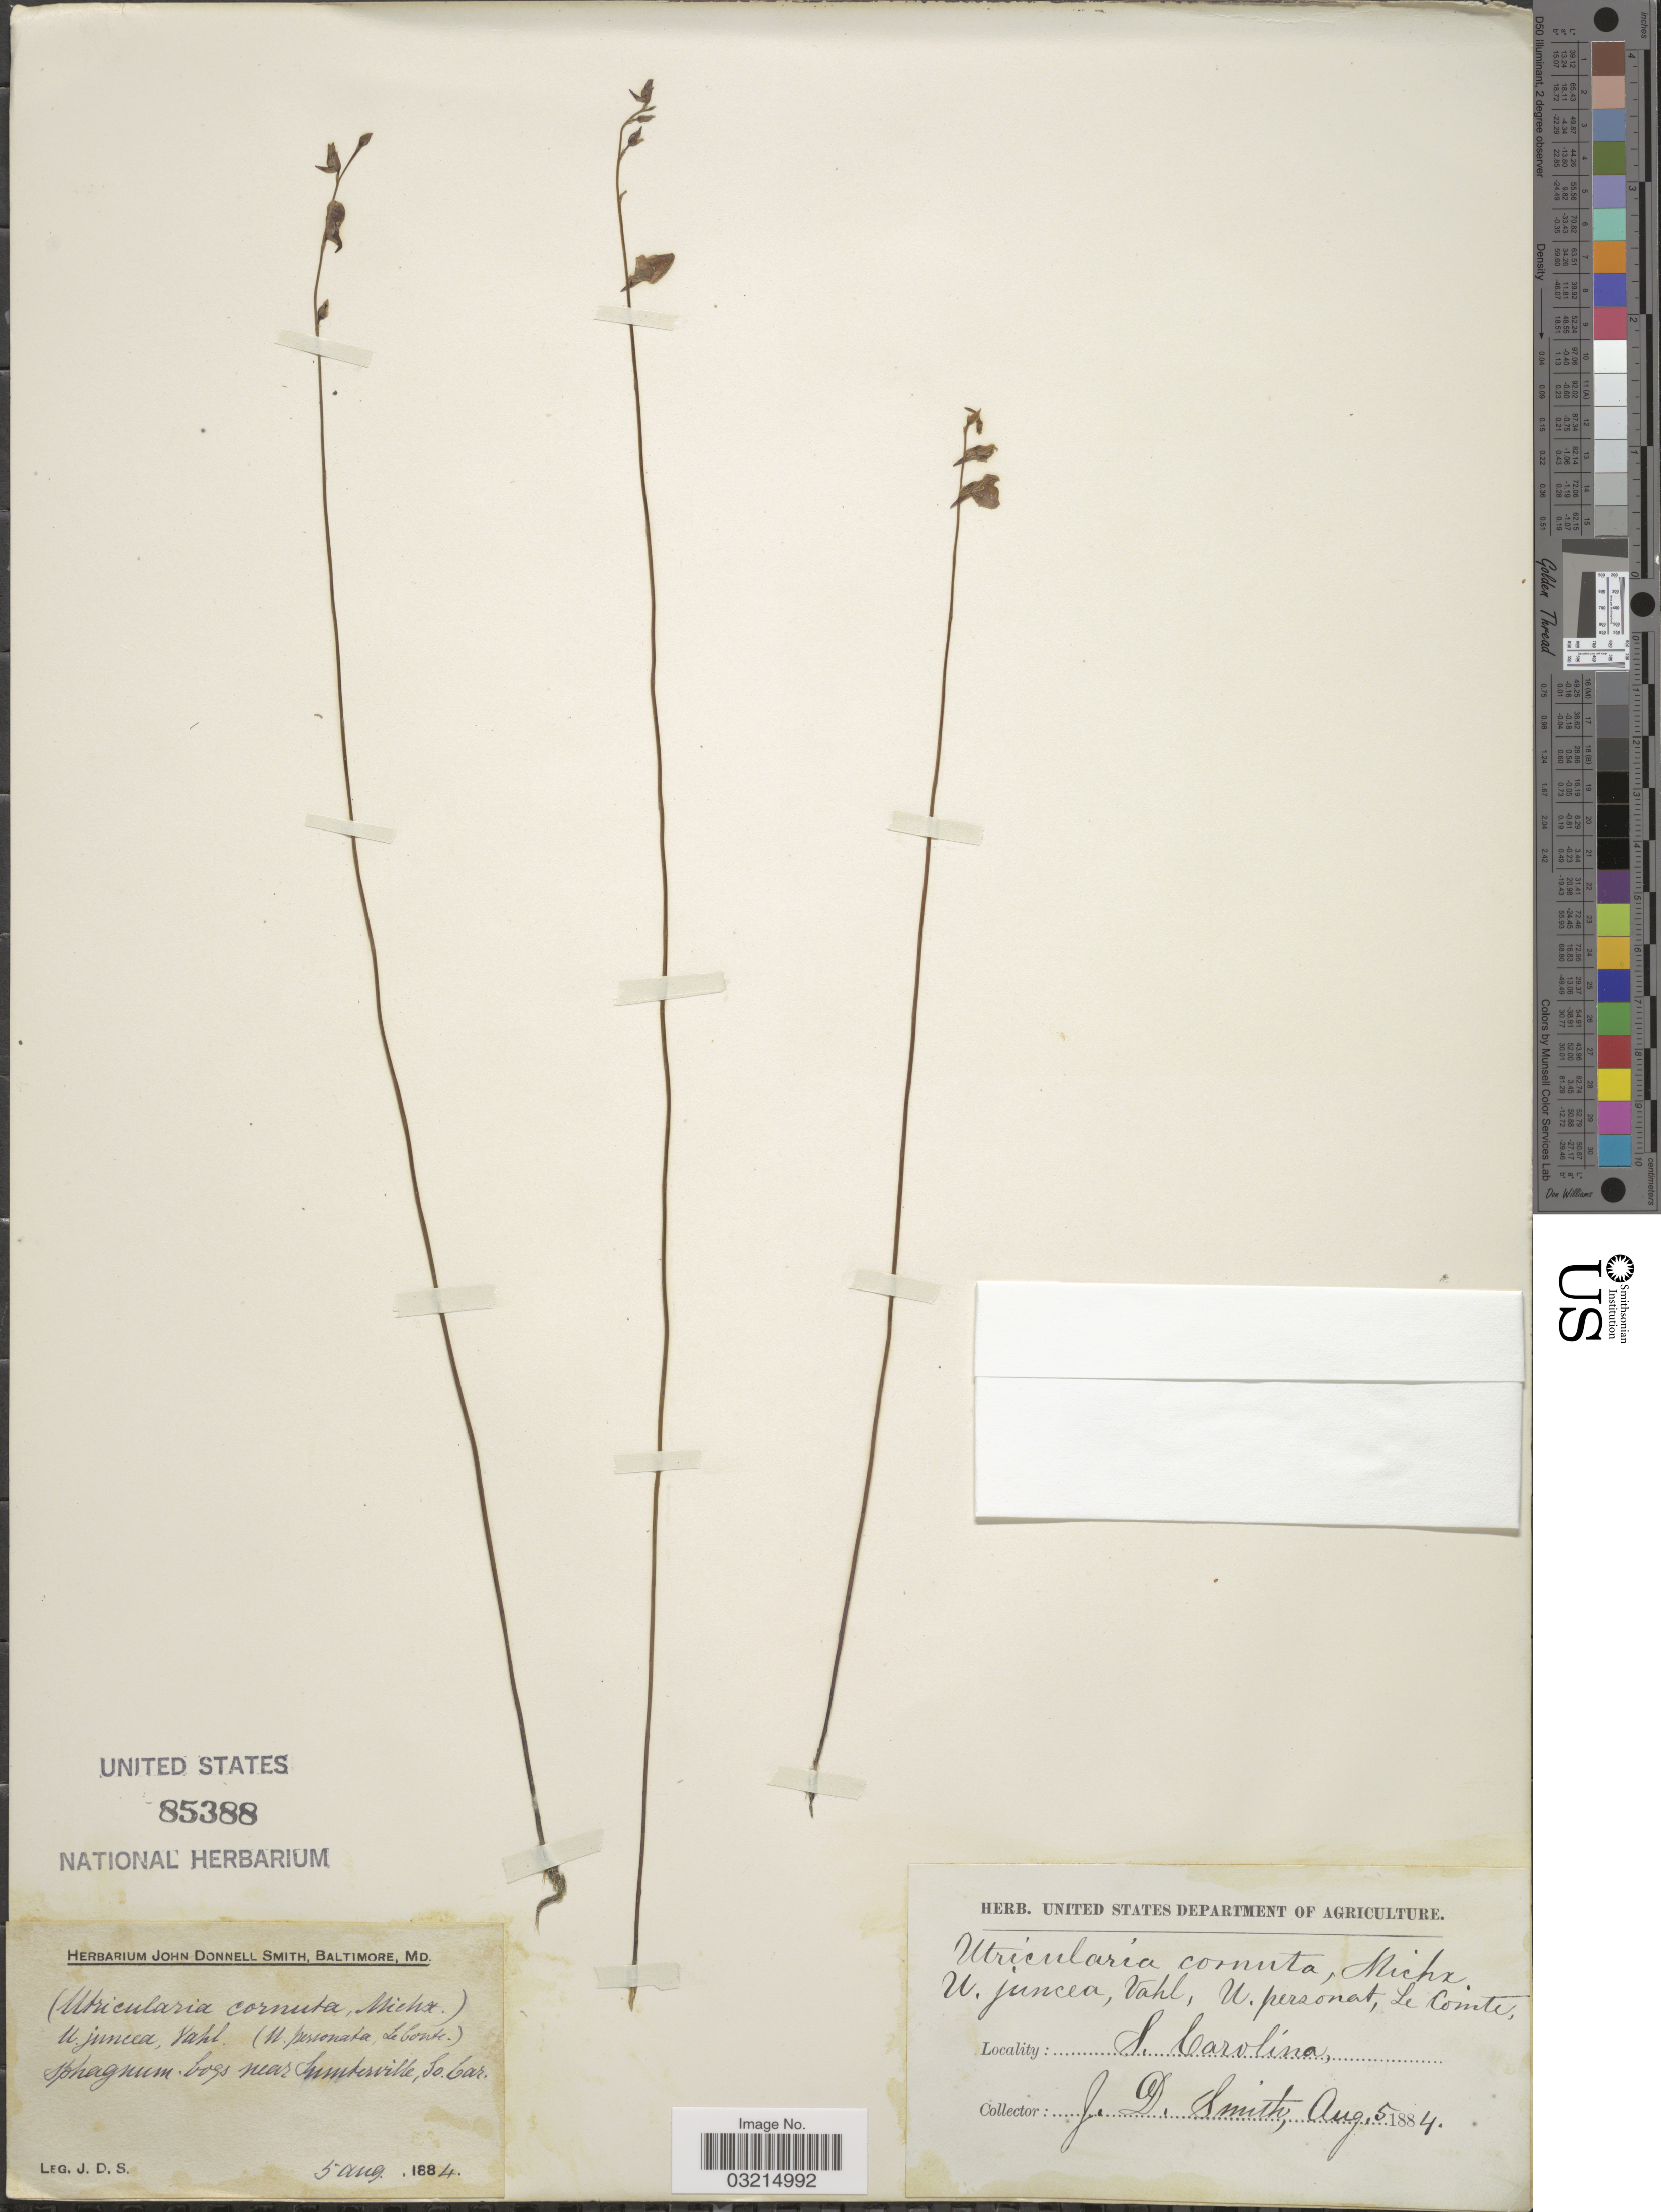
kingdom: Plantae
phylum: Tracheophyta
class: Magnoliopsida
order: Lamiales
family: Lentibulariaceae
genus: Utricularia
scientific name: Utricularia cornuta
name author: Michx.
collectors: J. Donnell Smith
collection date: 1884-08-05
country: United States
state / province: South Carolina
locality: Sphagnum bogs near Sumterville.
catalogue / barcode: US 85388